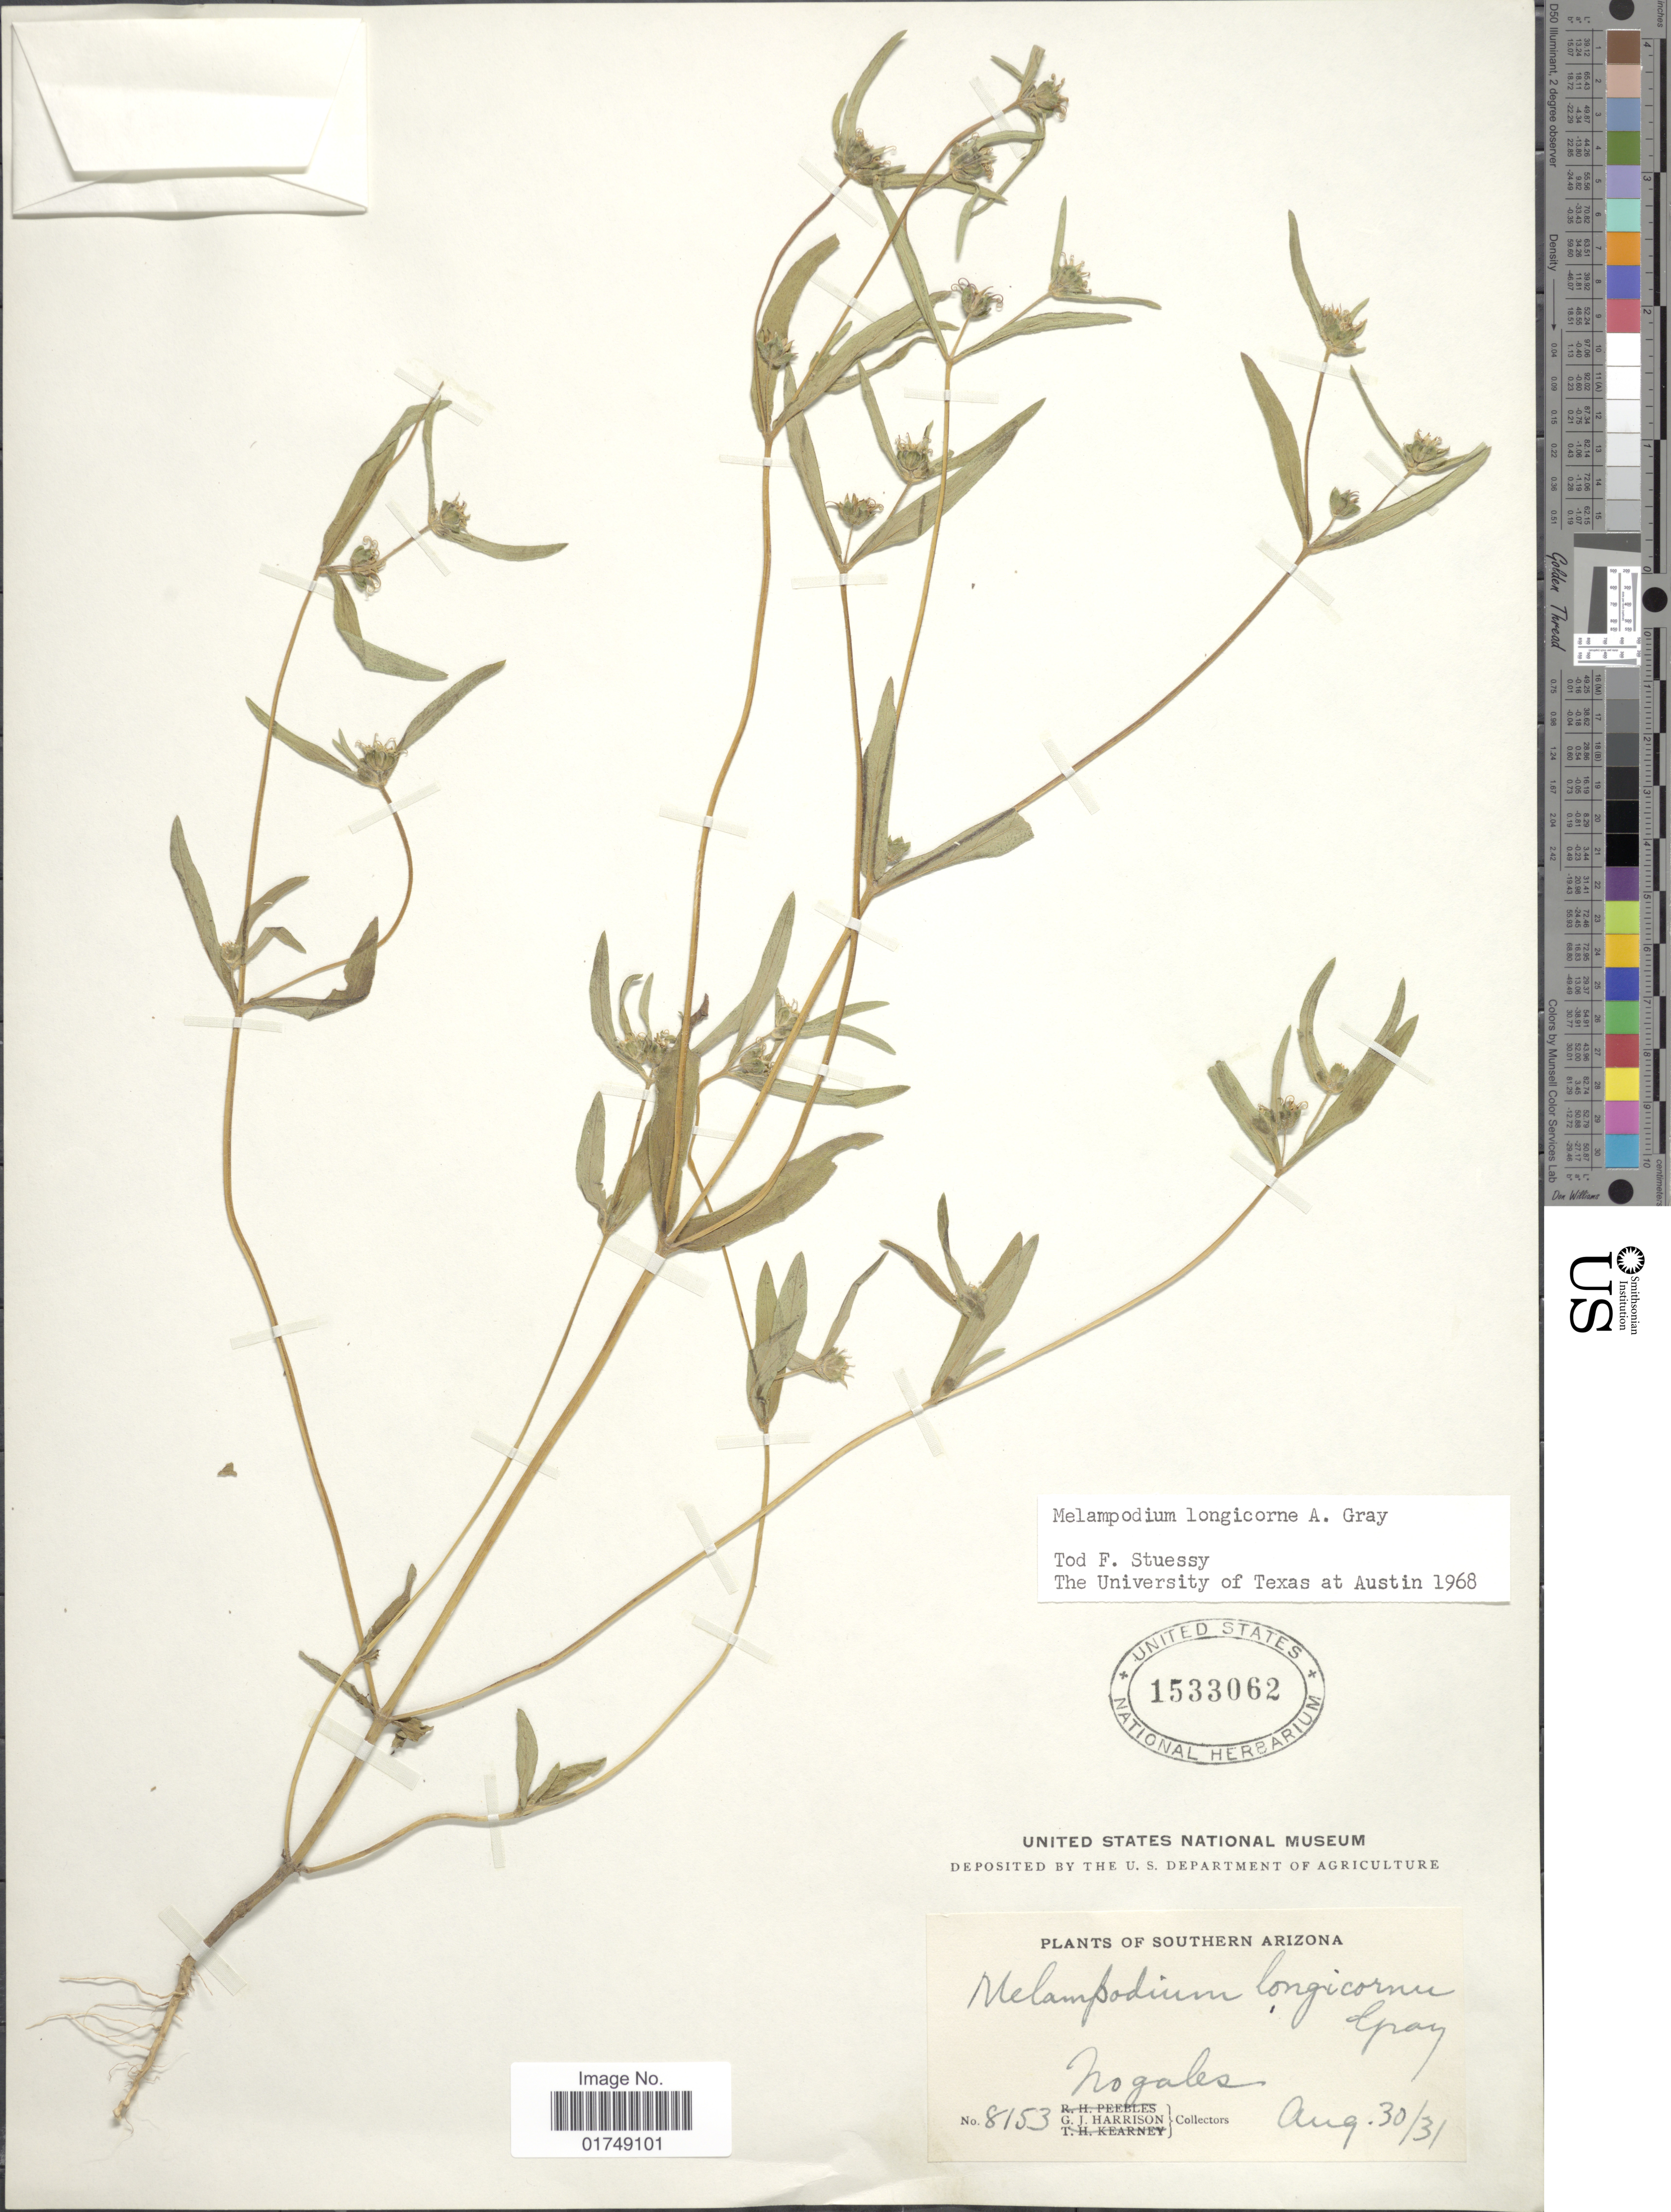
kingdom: Plantae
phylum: Tracheophyta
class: Magnoliopsida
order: Asterales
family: Asteraceae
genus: Melampodium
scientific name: Melampodium longicorne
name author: A. Gray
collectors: G. J. Harrison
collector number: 8153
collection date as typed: Transcribed d/m/y: 30/8/31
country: United States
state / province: Arizona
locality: Southern Arizona, Nogales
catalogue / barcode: US 1533062